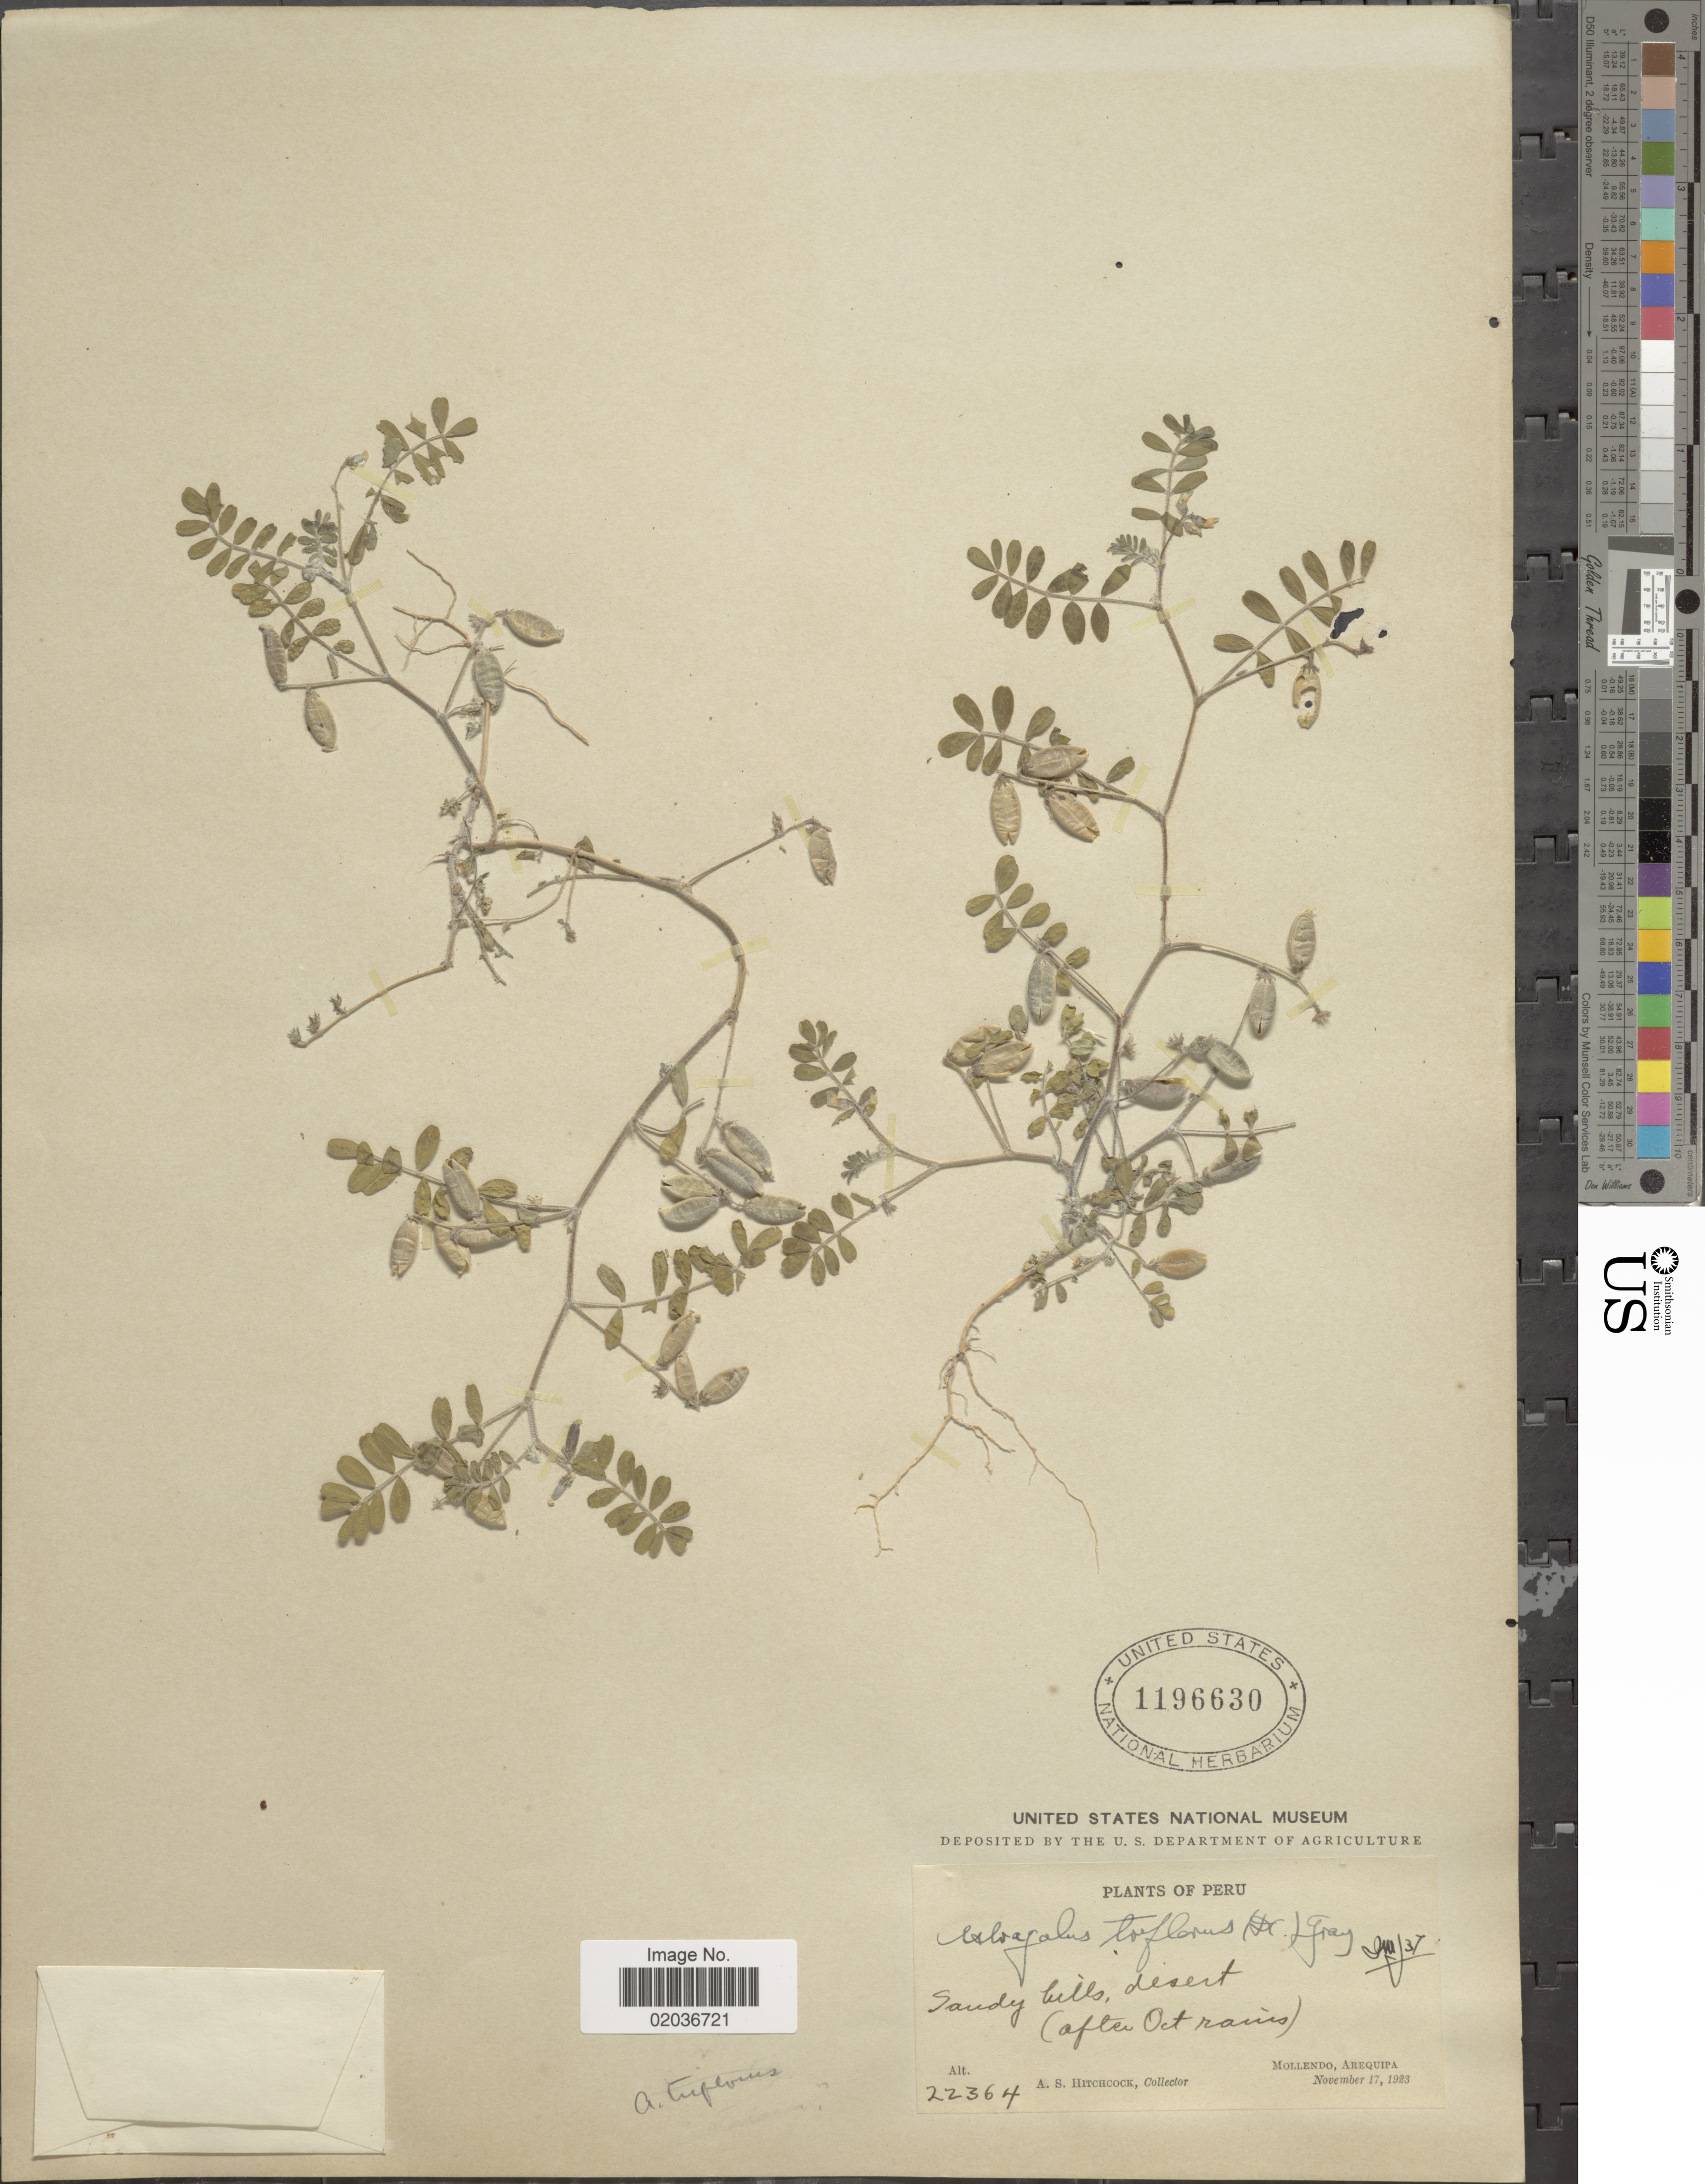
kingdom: Plantae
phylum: Tracheophyta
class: Magnoliopsida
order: Fabales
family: Fabaceae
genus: Astragalus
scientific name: Astragalus triflorus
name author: (DC.) A. Gray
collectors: A. S. Hitchcock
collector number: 22364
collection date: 1923-11-17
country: Peru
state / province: Arequipa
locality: Sandy hills, desert (after Oct rains), Mollendo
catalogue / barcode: US 1196630